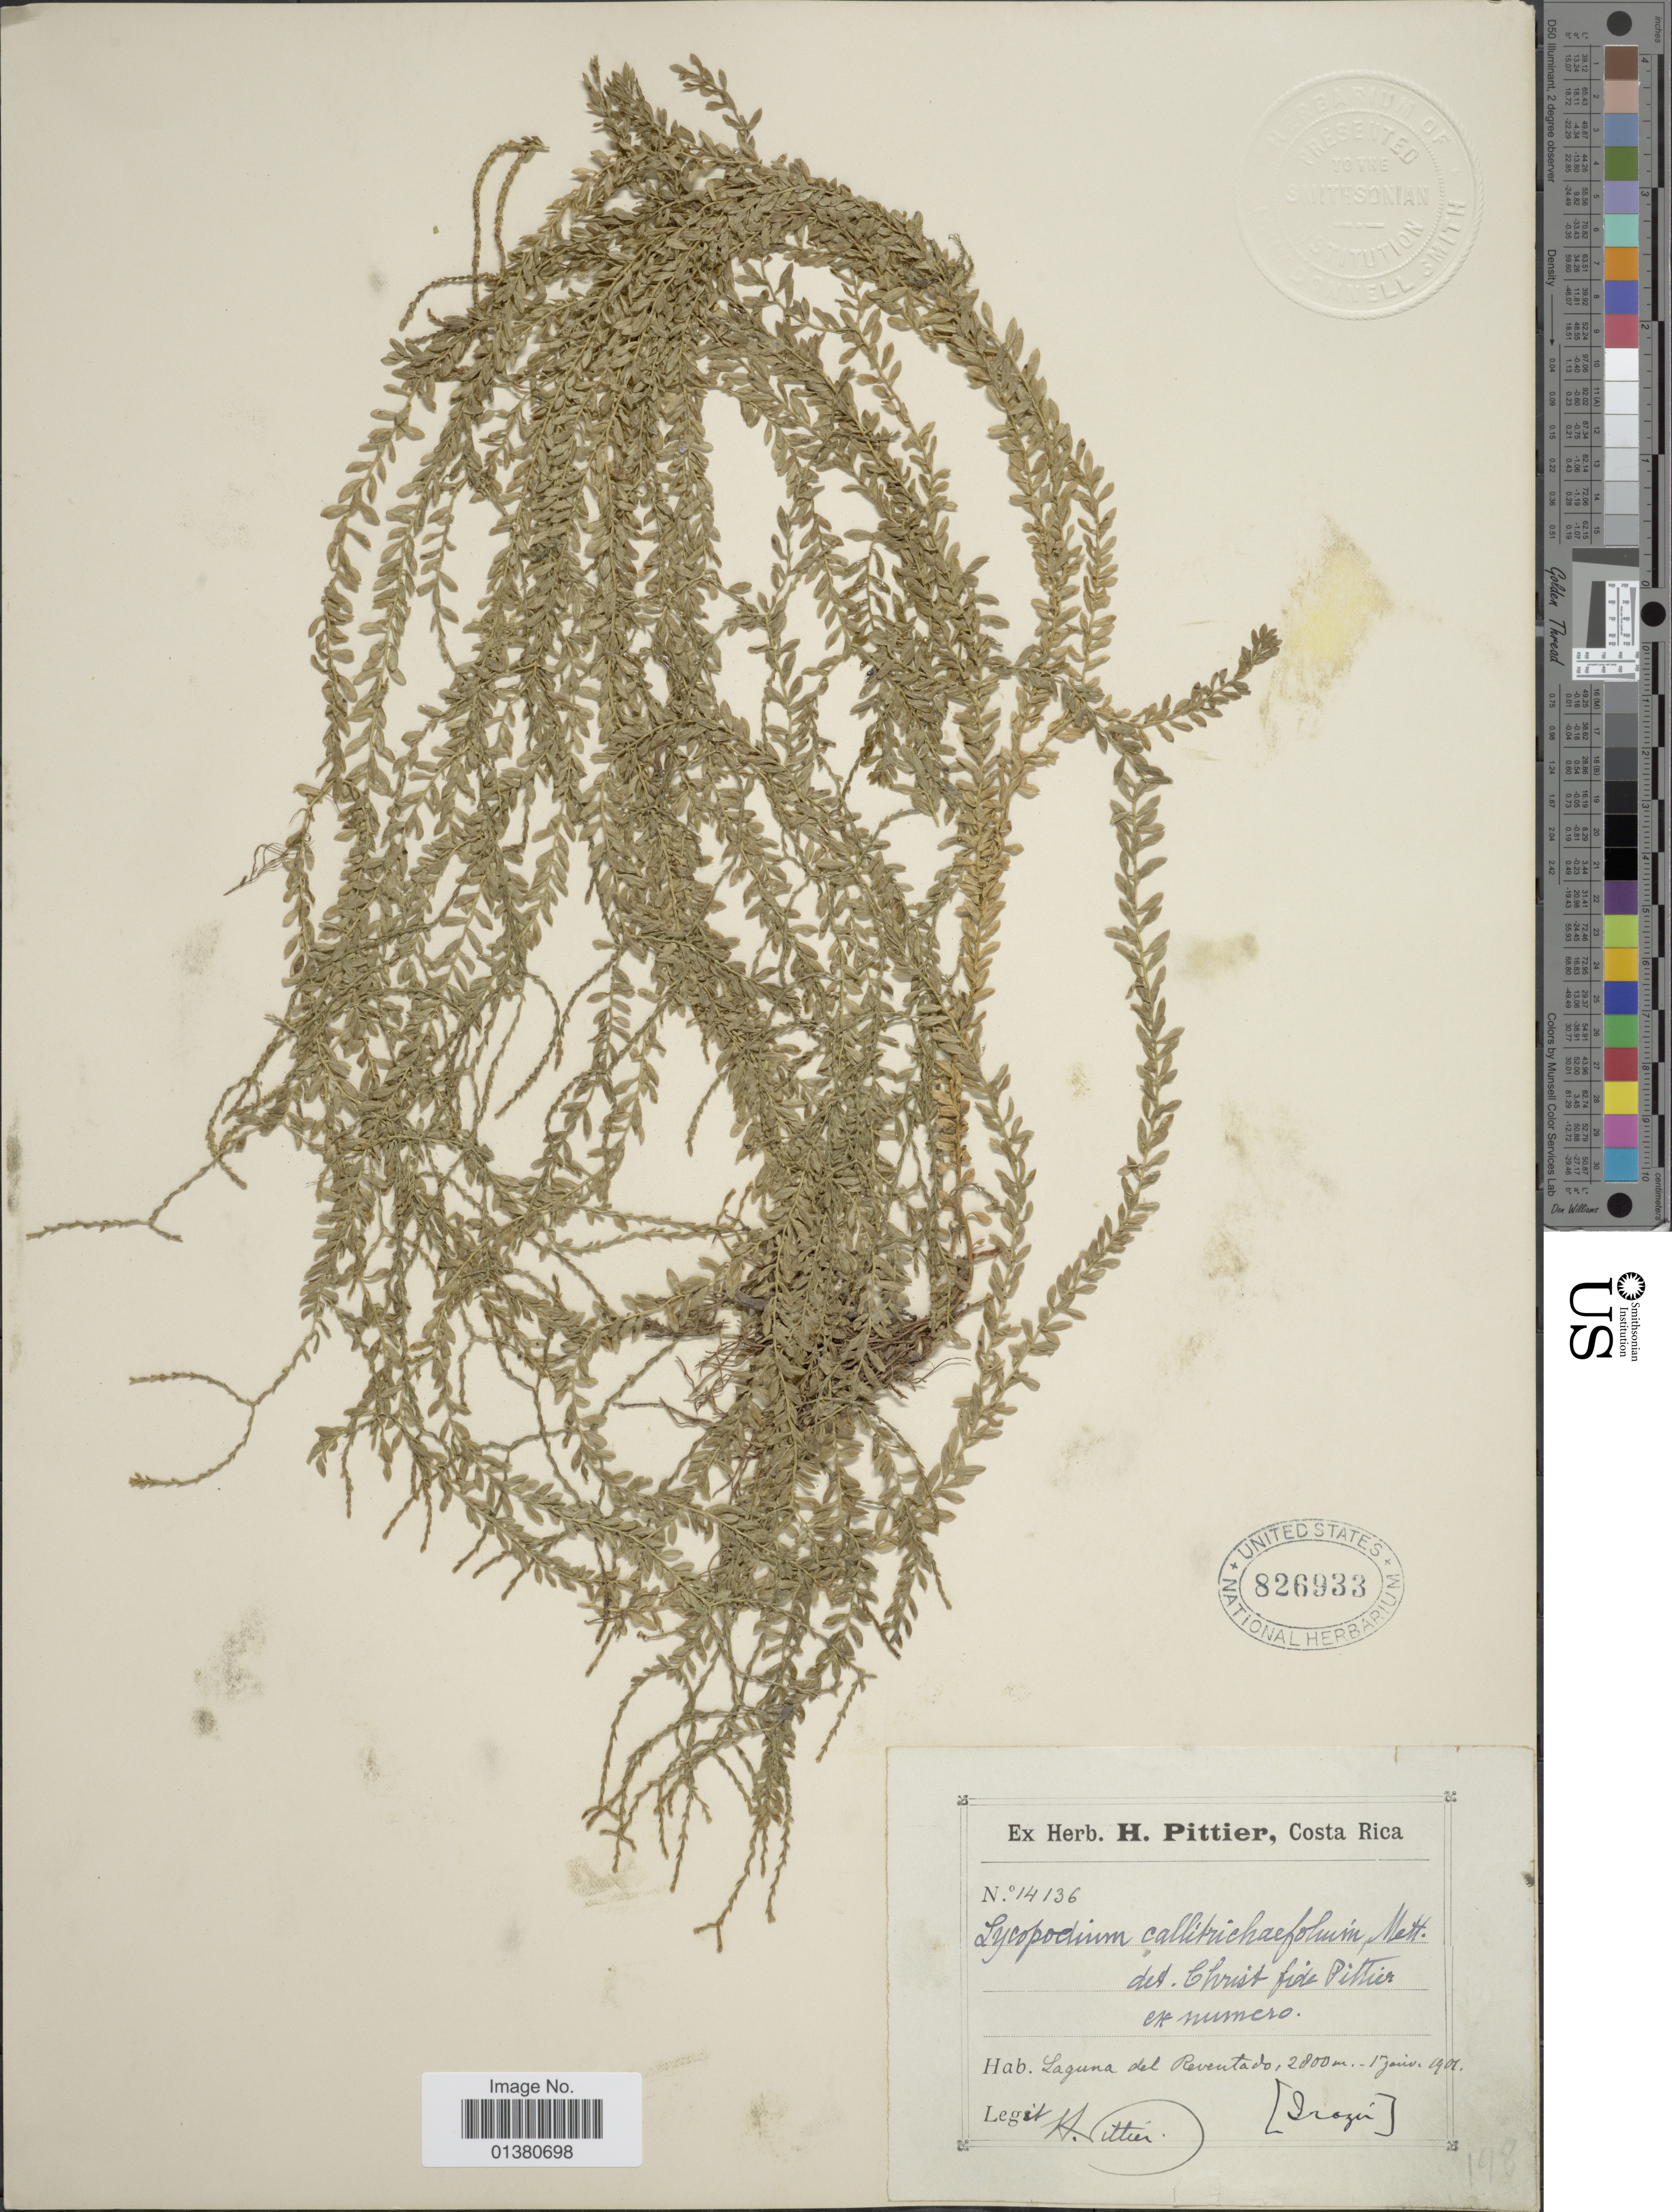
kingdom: Plantae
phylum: Tracheophyta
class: Lycopodiopsida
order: Lycopodiales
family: Lycopodiaceae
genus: Phlegmariurus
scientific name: Phlegmariurus cuneifolius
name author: (Hieron.) B. Øllg.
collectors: H. F. Pittier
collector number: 14136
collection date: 1901-01-01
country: Costa Rica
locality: Laguna del Reventado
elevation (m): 2800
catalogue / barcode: US 826933